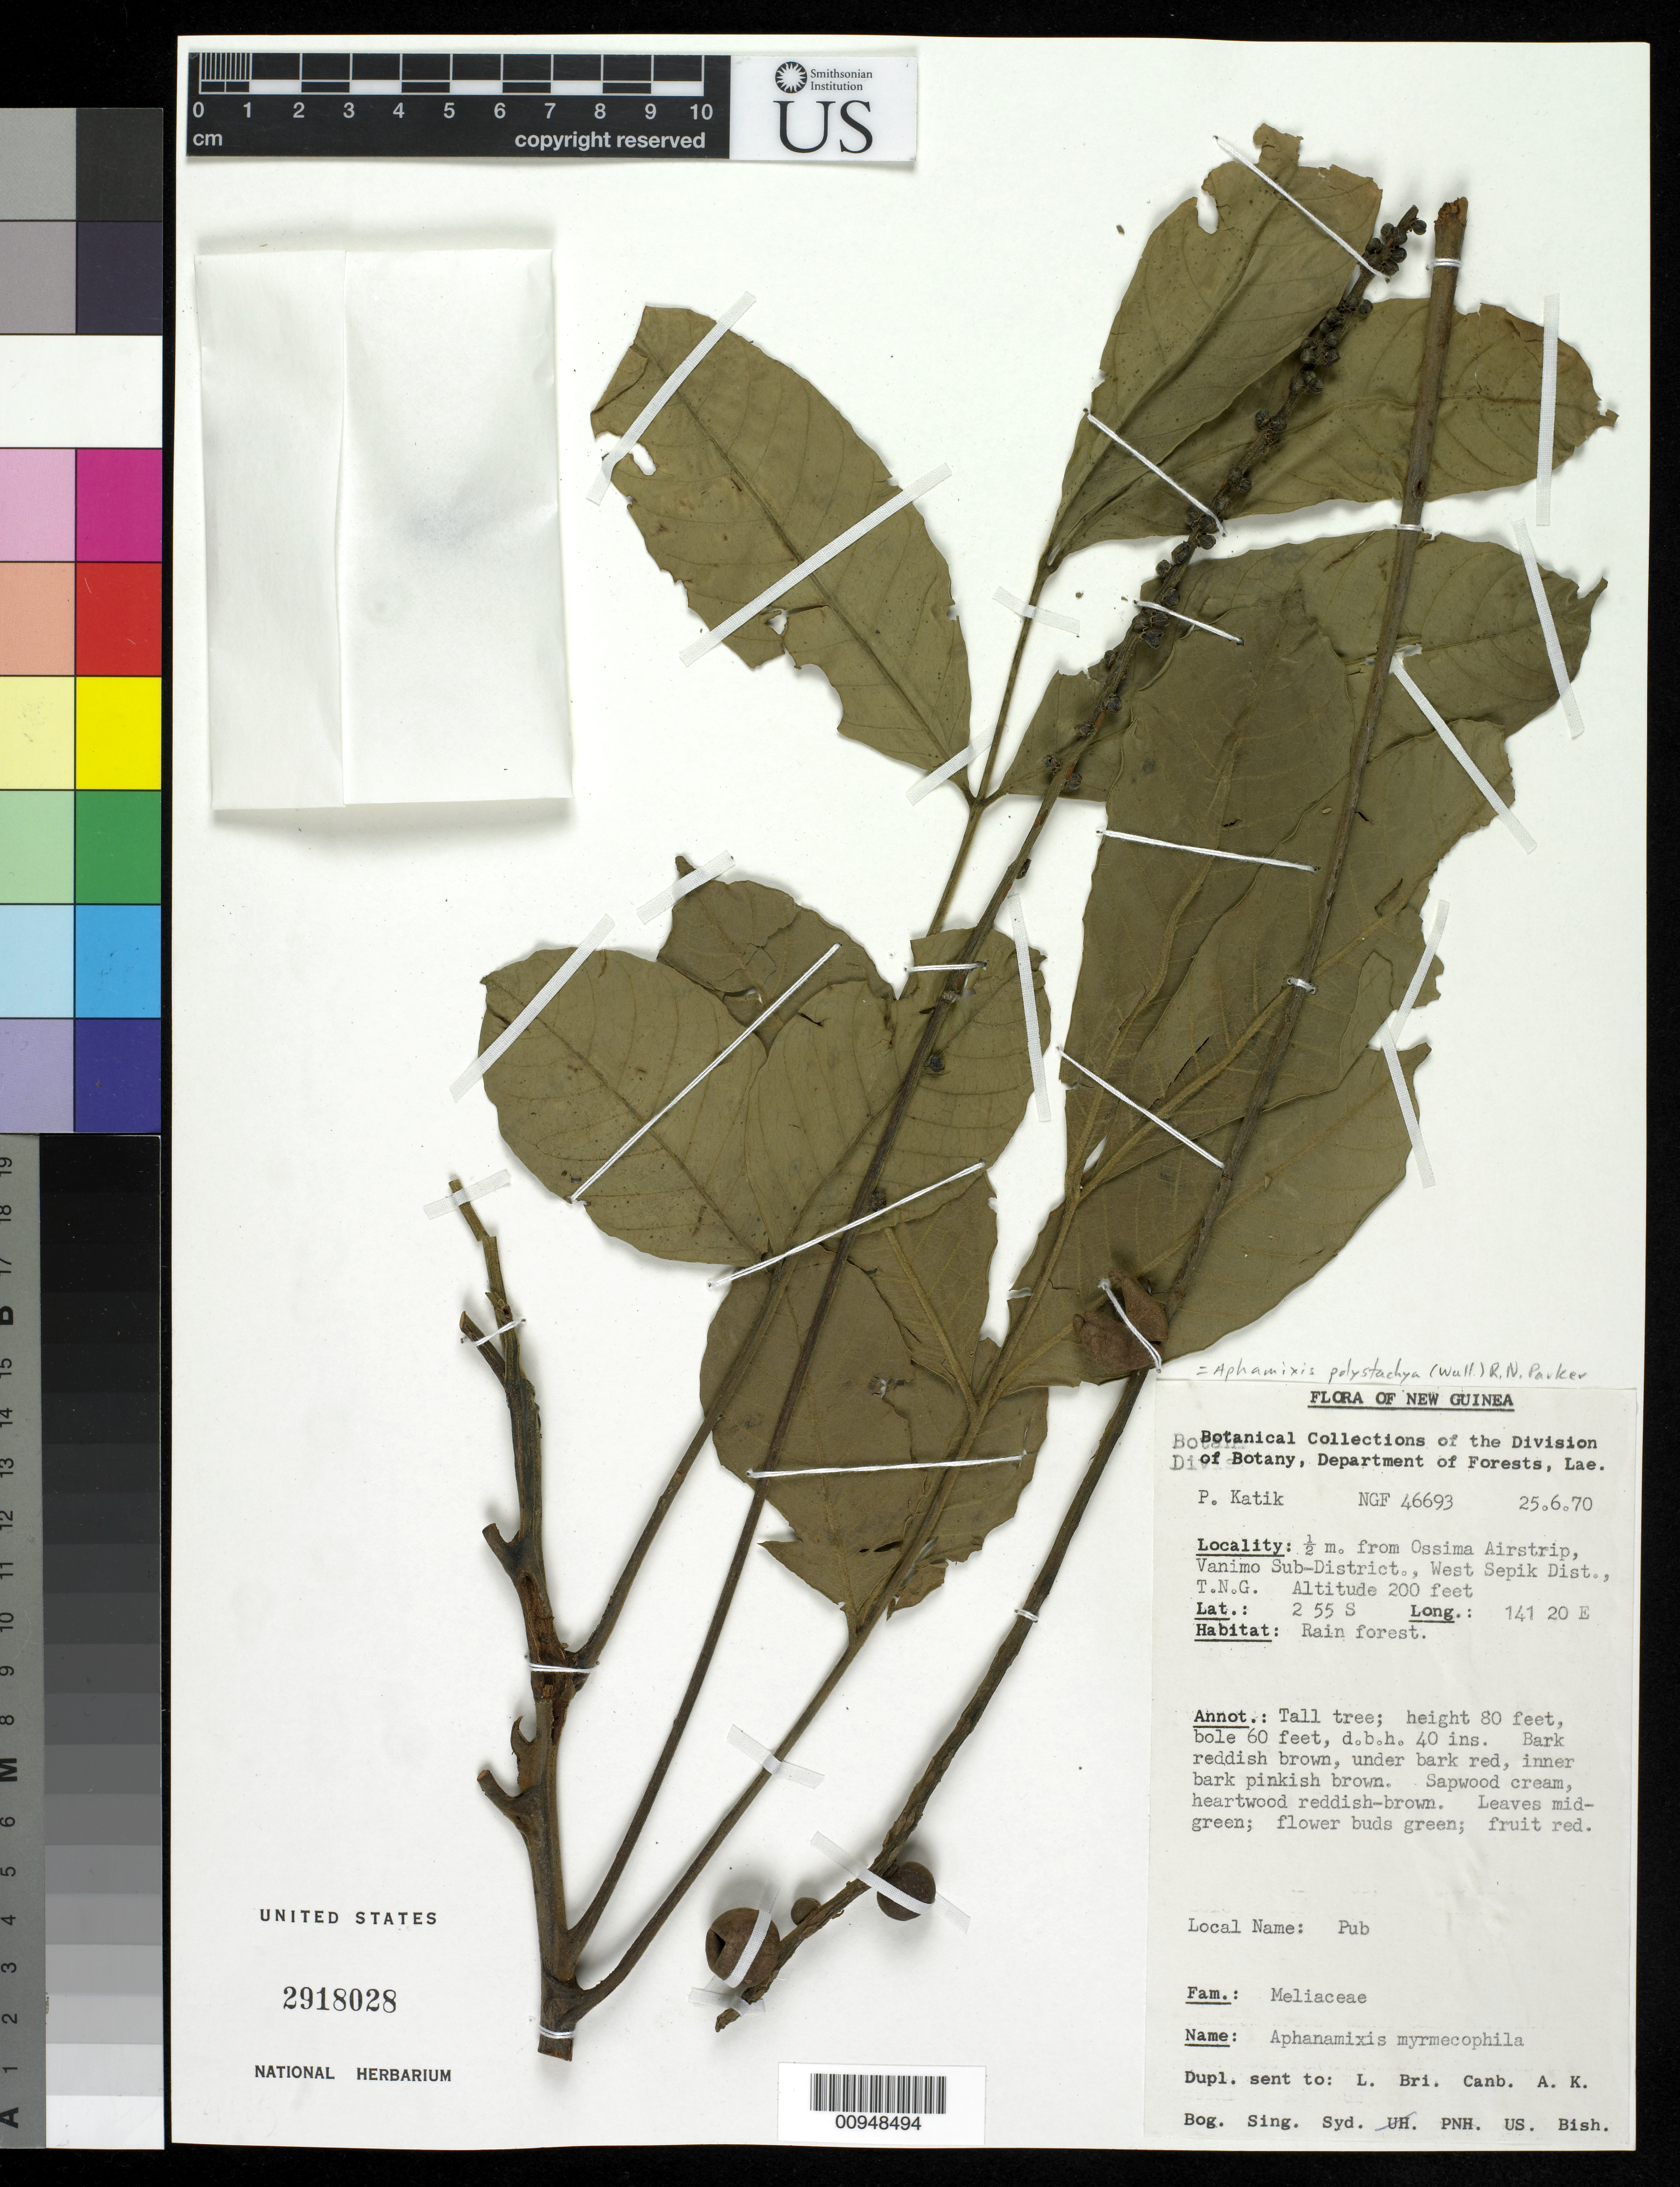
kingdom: Plantae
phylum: Tracheophyta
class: Magnoliopsida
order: Sapindales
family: Meliaceae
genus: Aphanamixis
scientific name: Aphanamixis polystachya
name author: (Wall.) R. Parker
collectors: P. Katik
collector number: NGF 46693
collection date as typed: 25 Jun 1970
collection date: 1970-06-25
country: Papua New Guinea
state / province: Sandaun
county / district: Vanimo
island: New Guinea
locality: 1/2 m. from Ossima Airstrip, Vanimo Sub-District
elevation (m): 61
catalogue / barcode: US 2918028